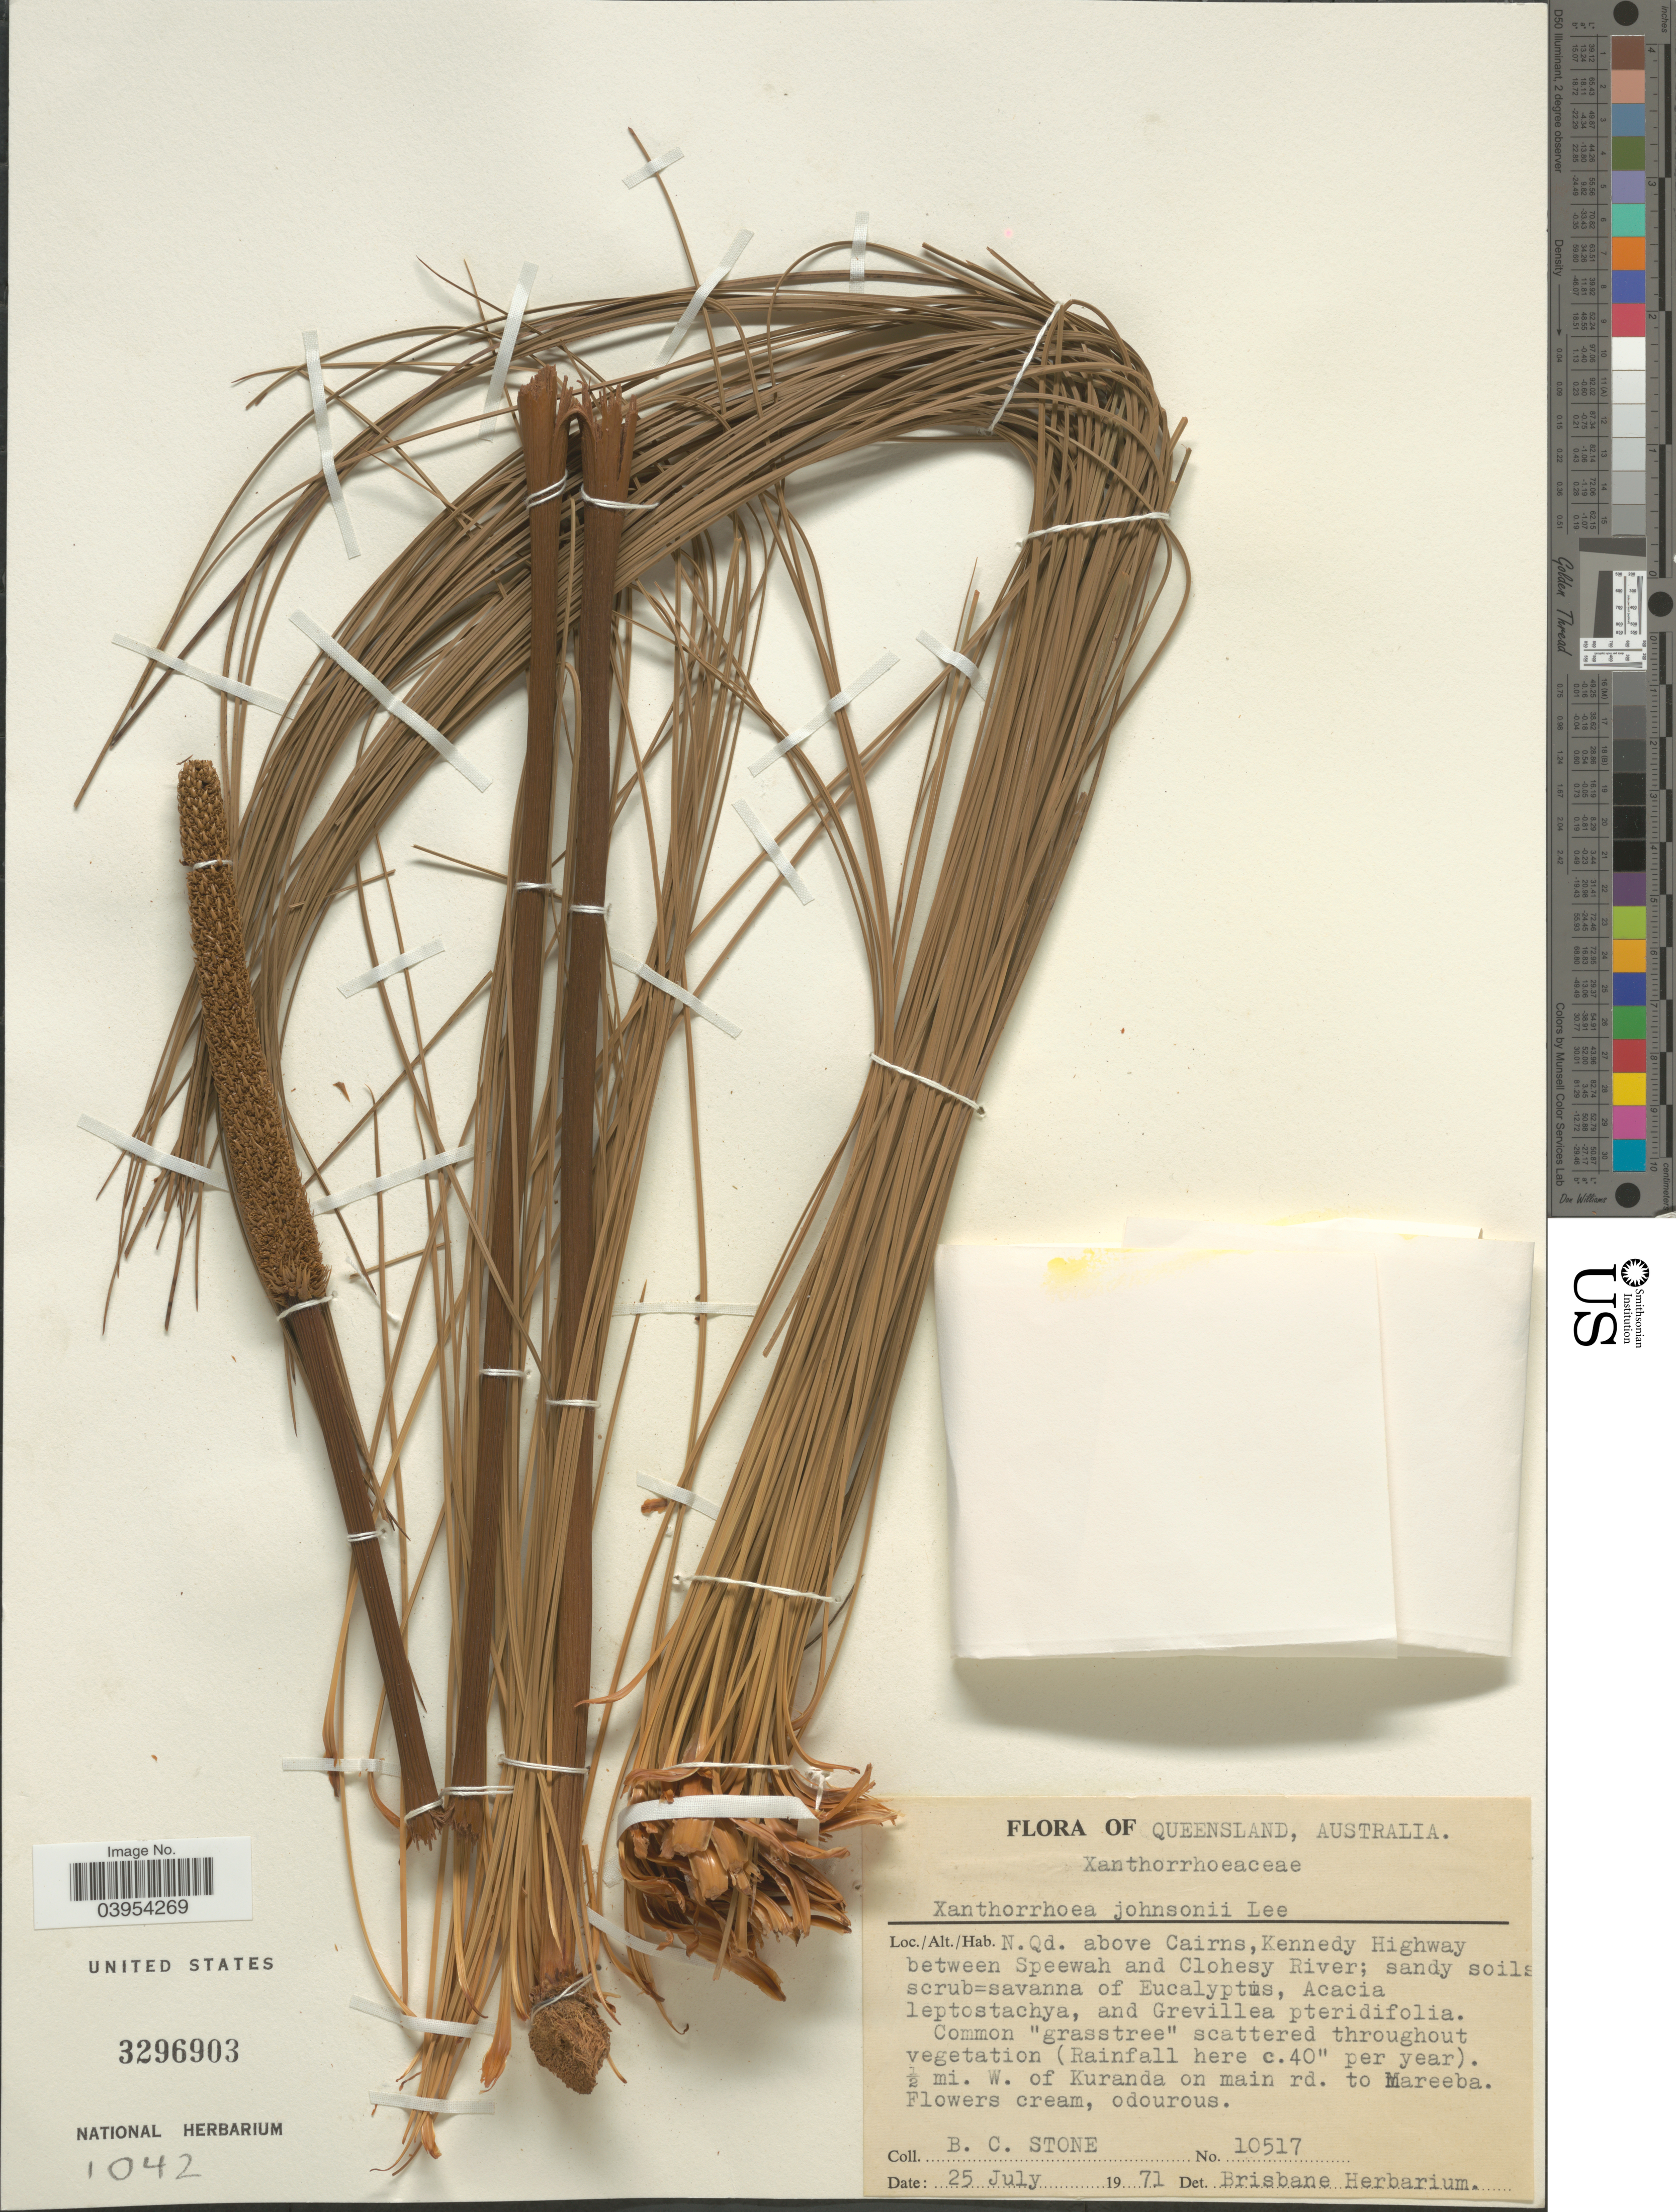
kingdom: Plantae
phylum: Tracheophyta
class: Liliopsida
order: Asparagales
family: Asphodelaceae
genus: Xanthorrhoea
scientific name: Xanthorrhoea johnsonii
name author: A.T. Lee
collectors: B. C. Stone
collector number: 10517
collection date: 1971-07-25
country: Australia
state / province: Queensland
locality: N. Qd. above Cairns, Kennedy Highway between Speewah and Clohesy River. ½ mi. W. of Kuranda on main rd. to Mareeba.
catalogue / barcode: US 3296903